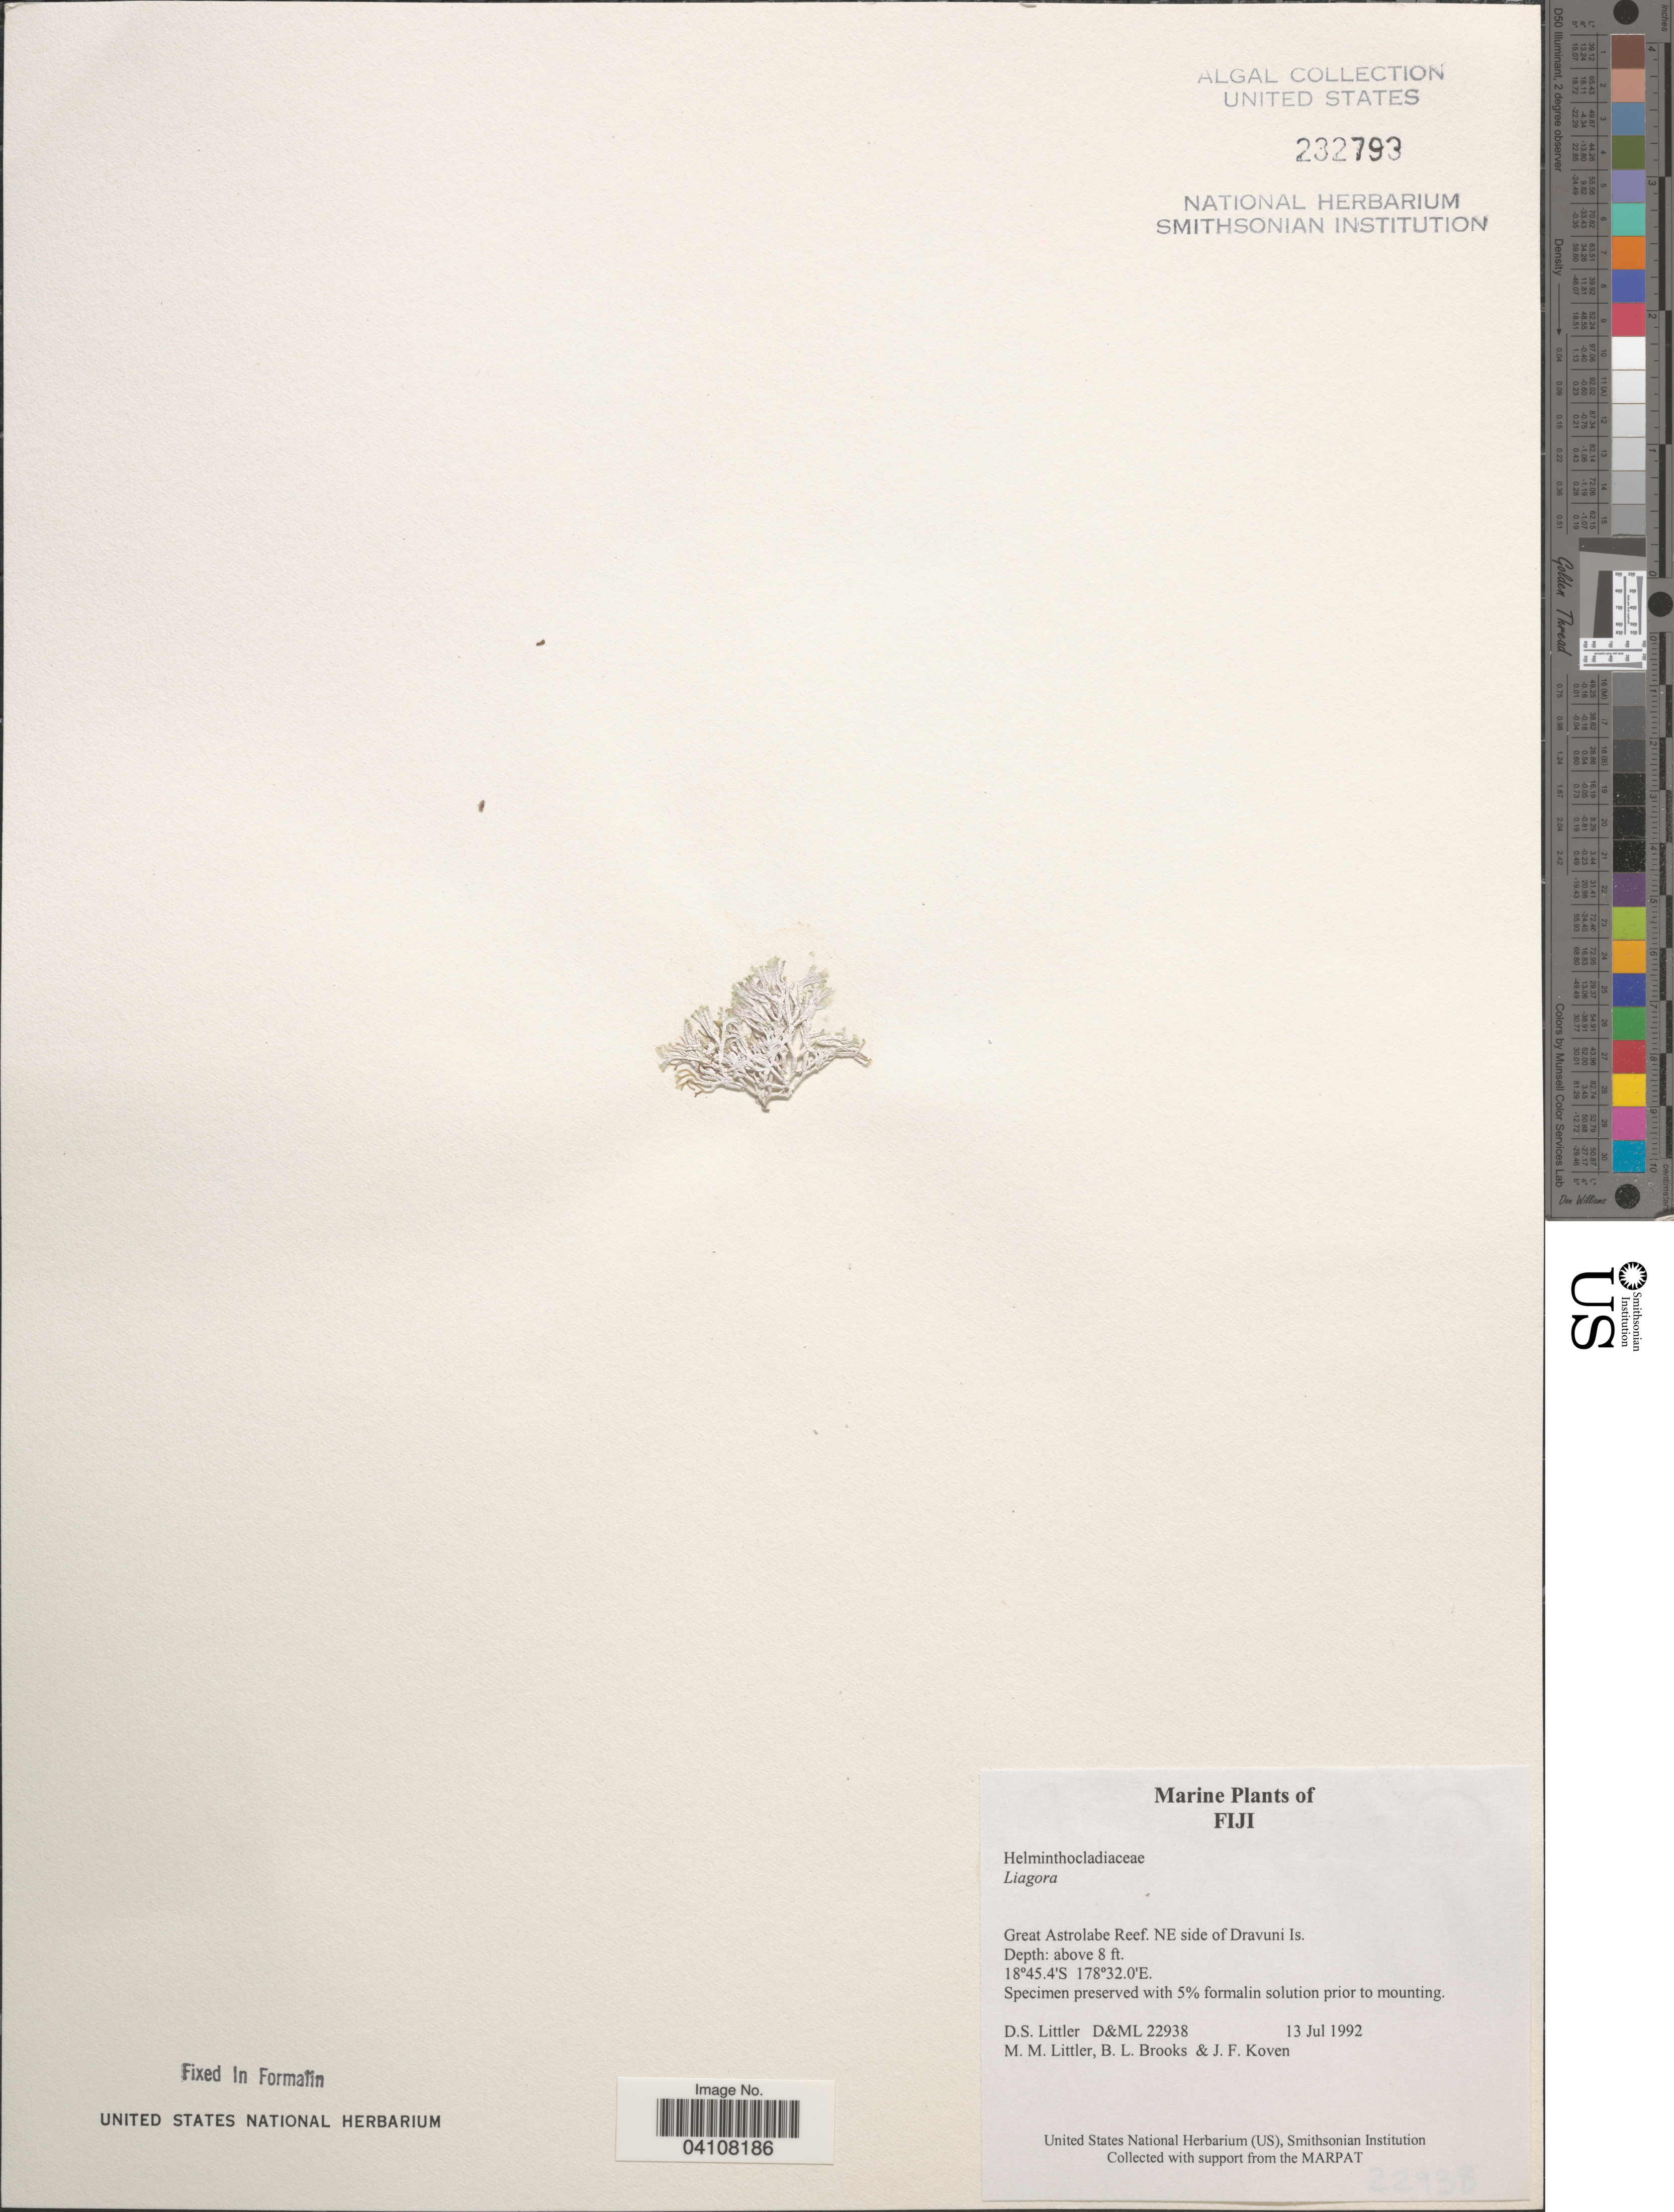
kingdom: Plantae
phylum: Rhodophyta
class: Florideophyceae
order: Nemaliales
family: Liagoraceae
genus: Liagora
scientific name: Liagora sp.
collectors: D. S. Littler, B. Brooks & J. Koven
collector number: D&ML22938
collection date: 1992-07-13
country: Fiji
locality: Great Astrolabe Reef. NE side of Dravuni Is.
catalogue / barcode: US 232793